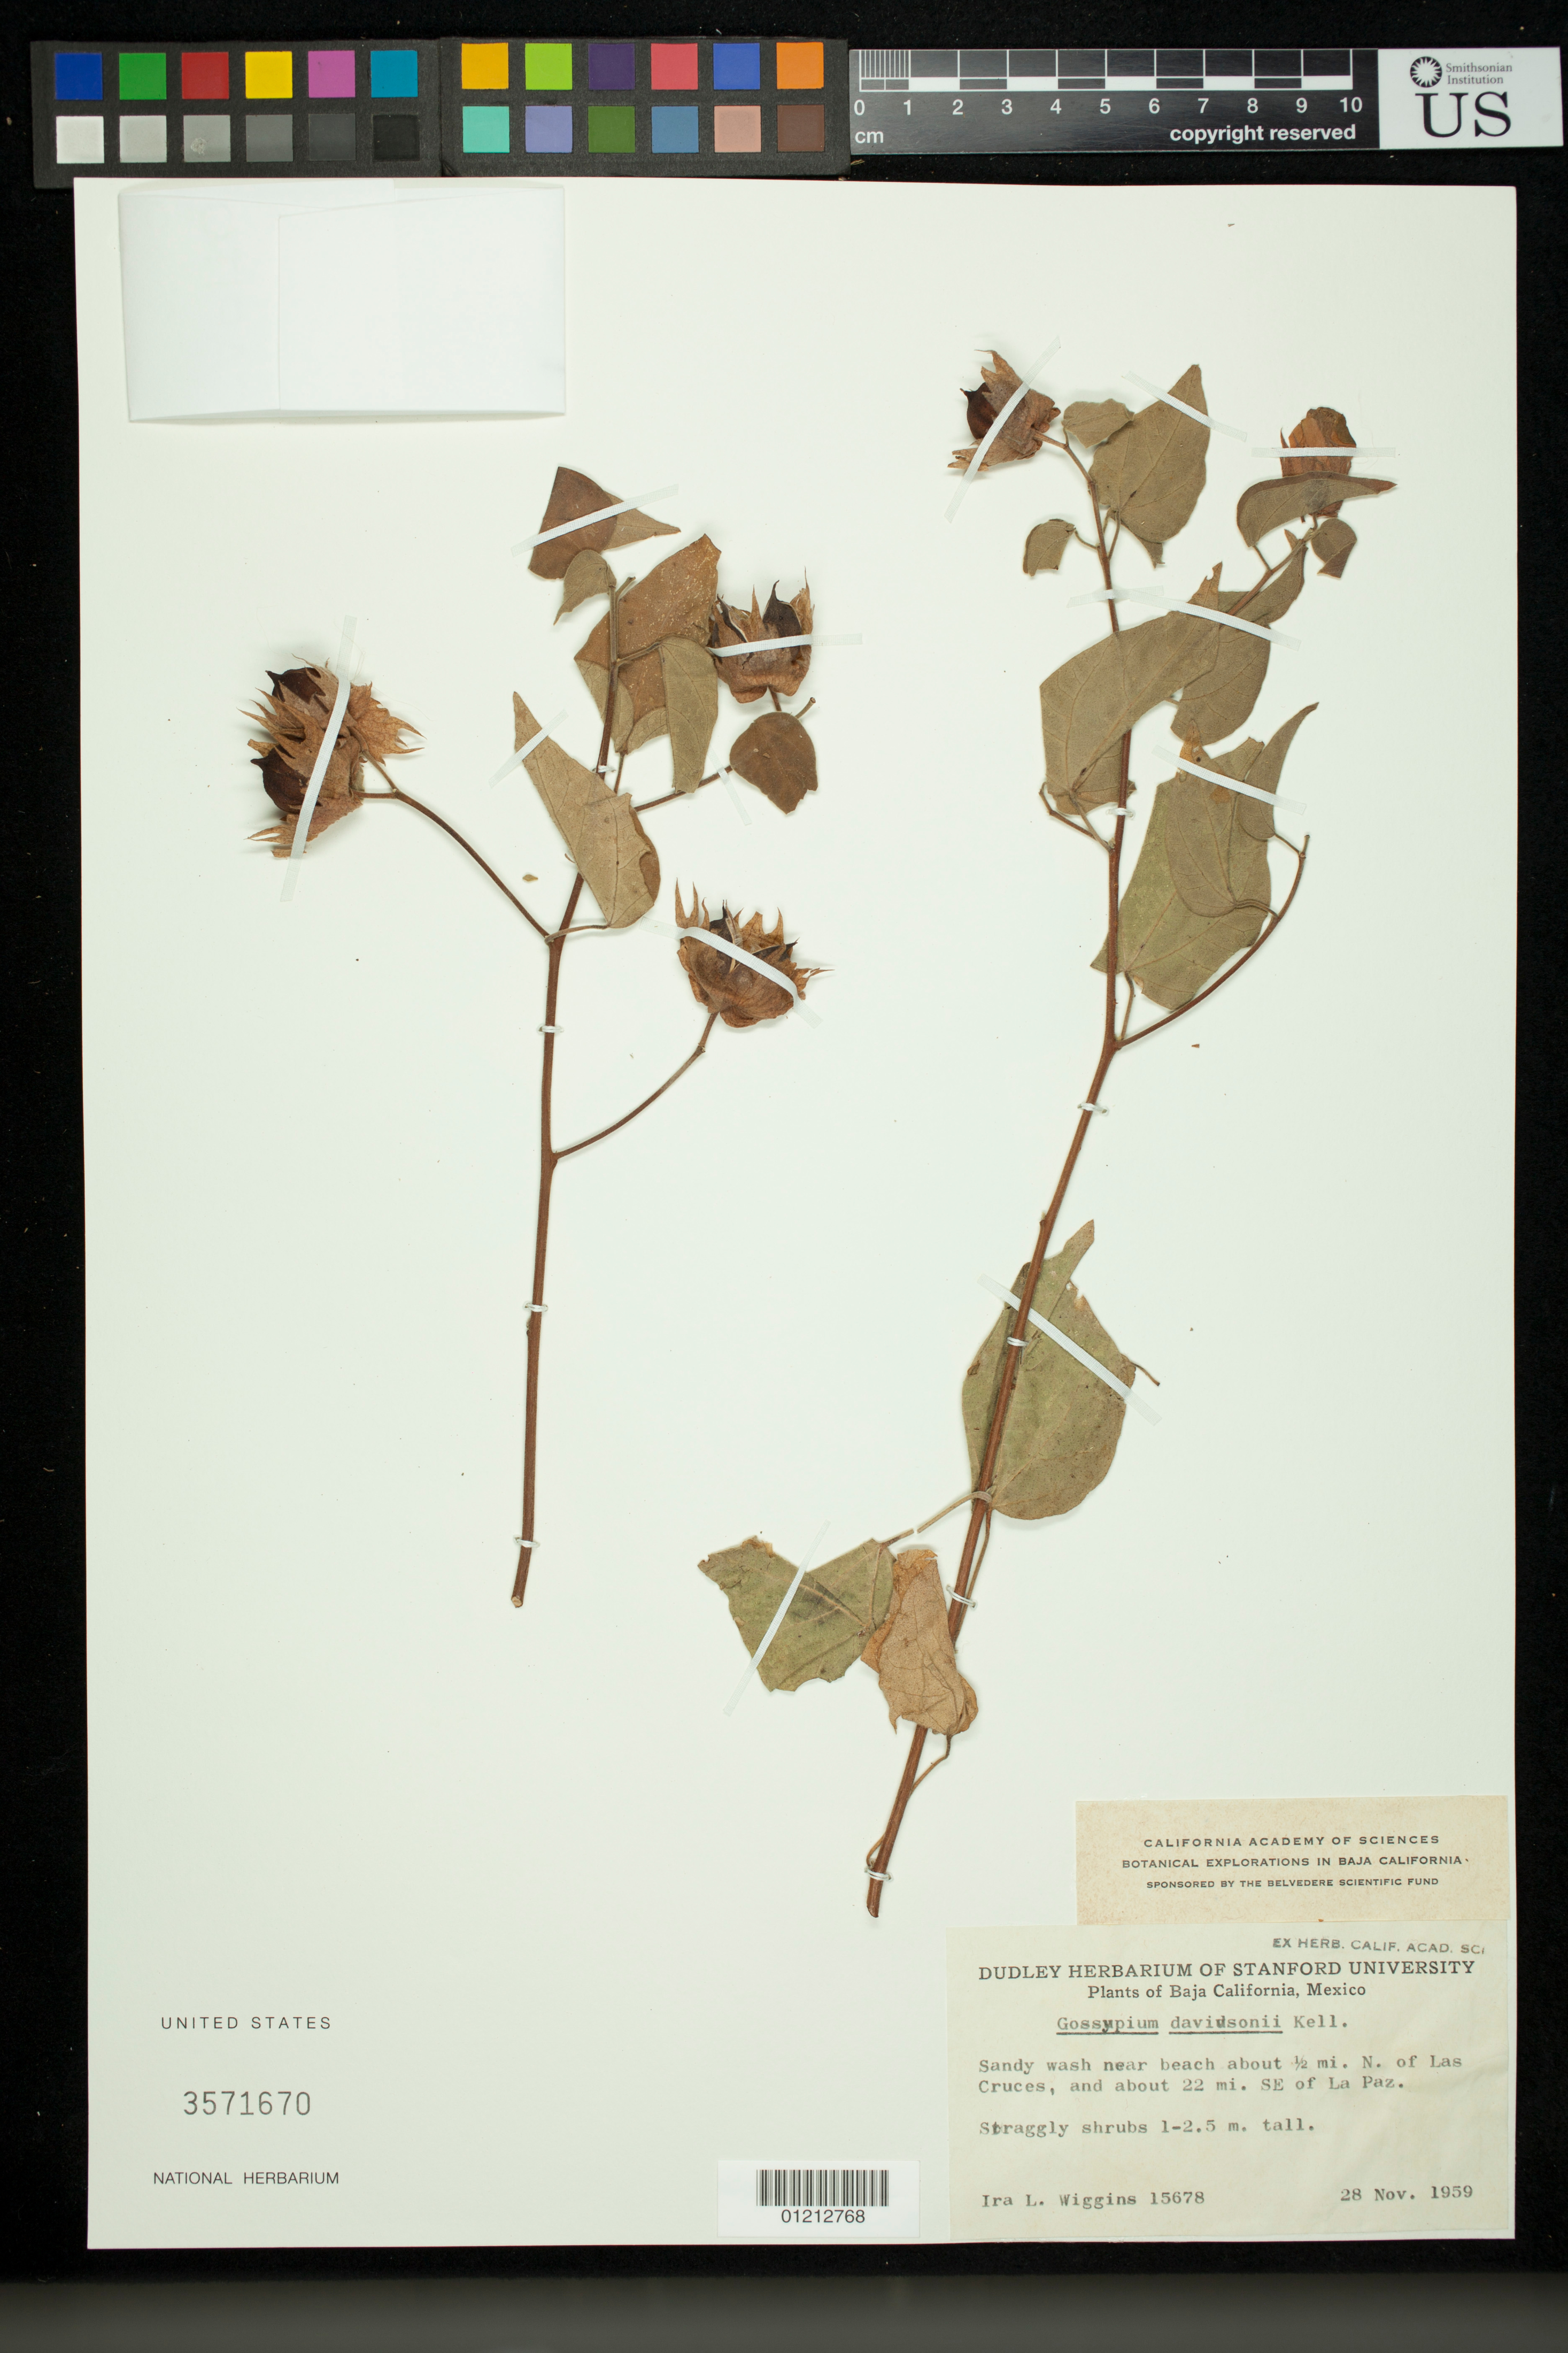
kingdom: Plantae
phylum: Tracheophyta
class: Magnoliopsida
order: Malvales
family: Malvaceae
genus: Gossypium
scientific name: Gossypium davidsonii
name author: Kellogg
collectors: I. L. Wiggins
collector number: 15678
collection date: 1959-11-28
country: Mexico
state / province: Baja California Sur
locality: Sandy wash near beach about 1/2 mi. N of Las Cruces, and about 22 mi. SE of La Paz.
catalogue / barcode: US 3571670